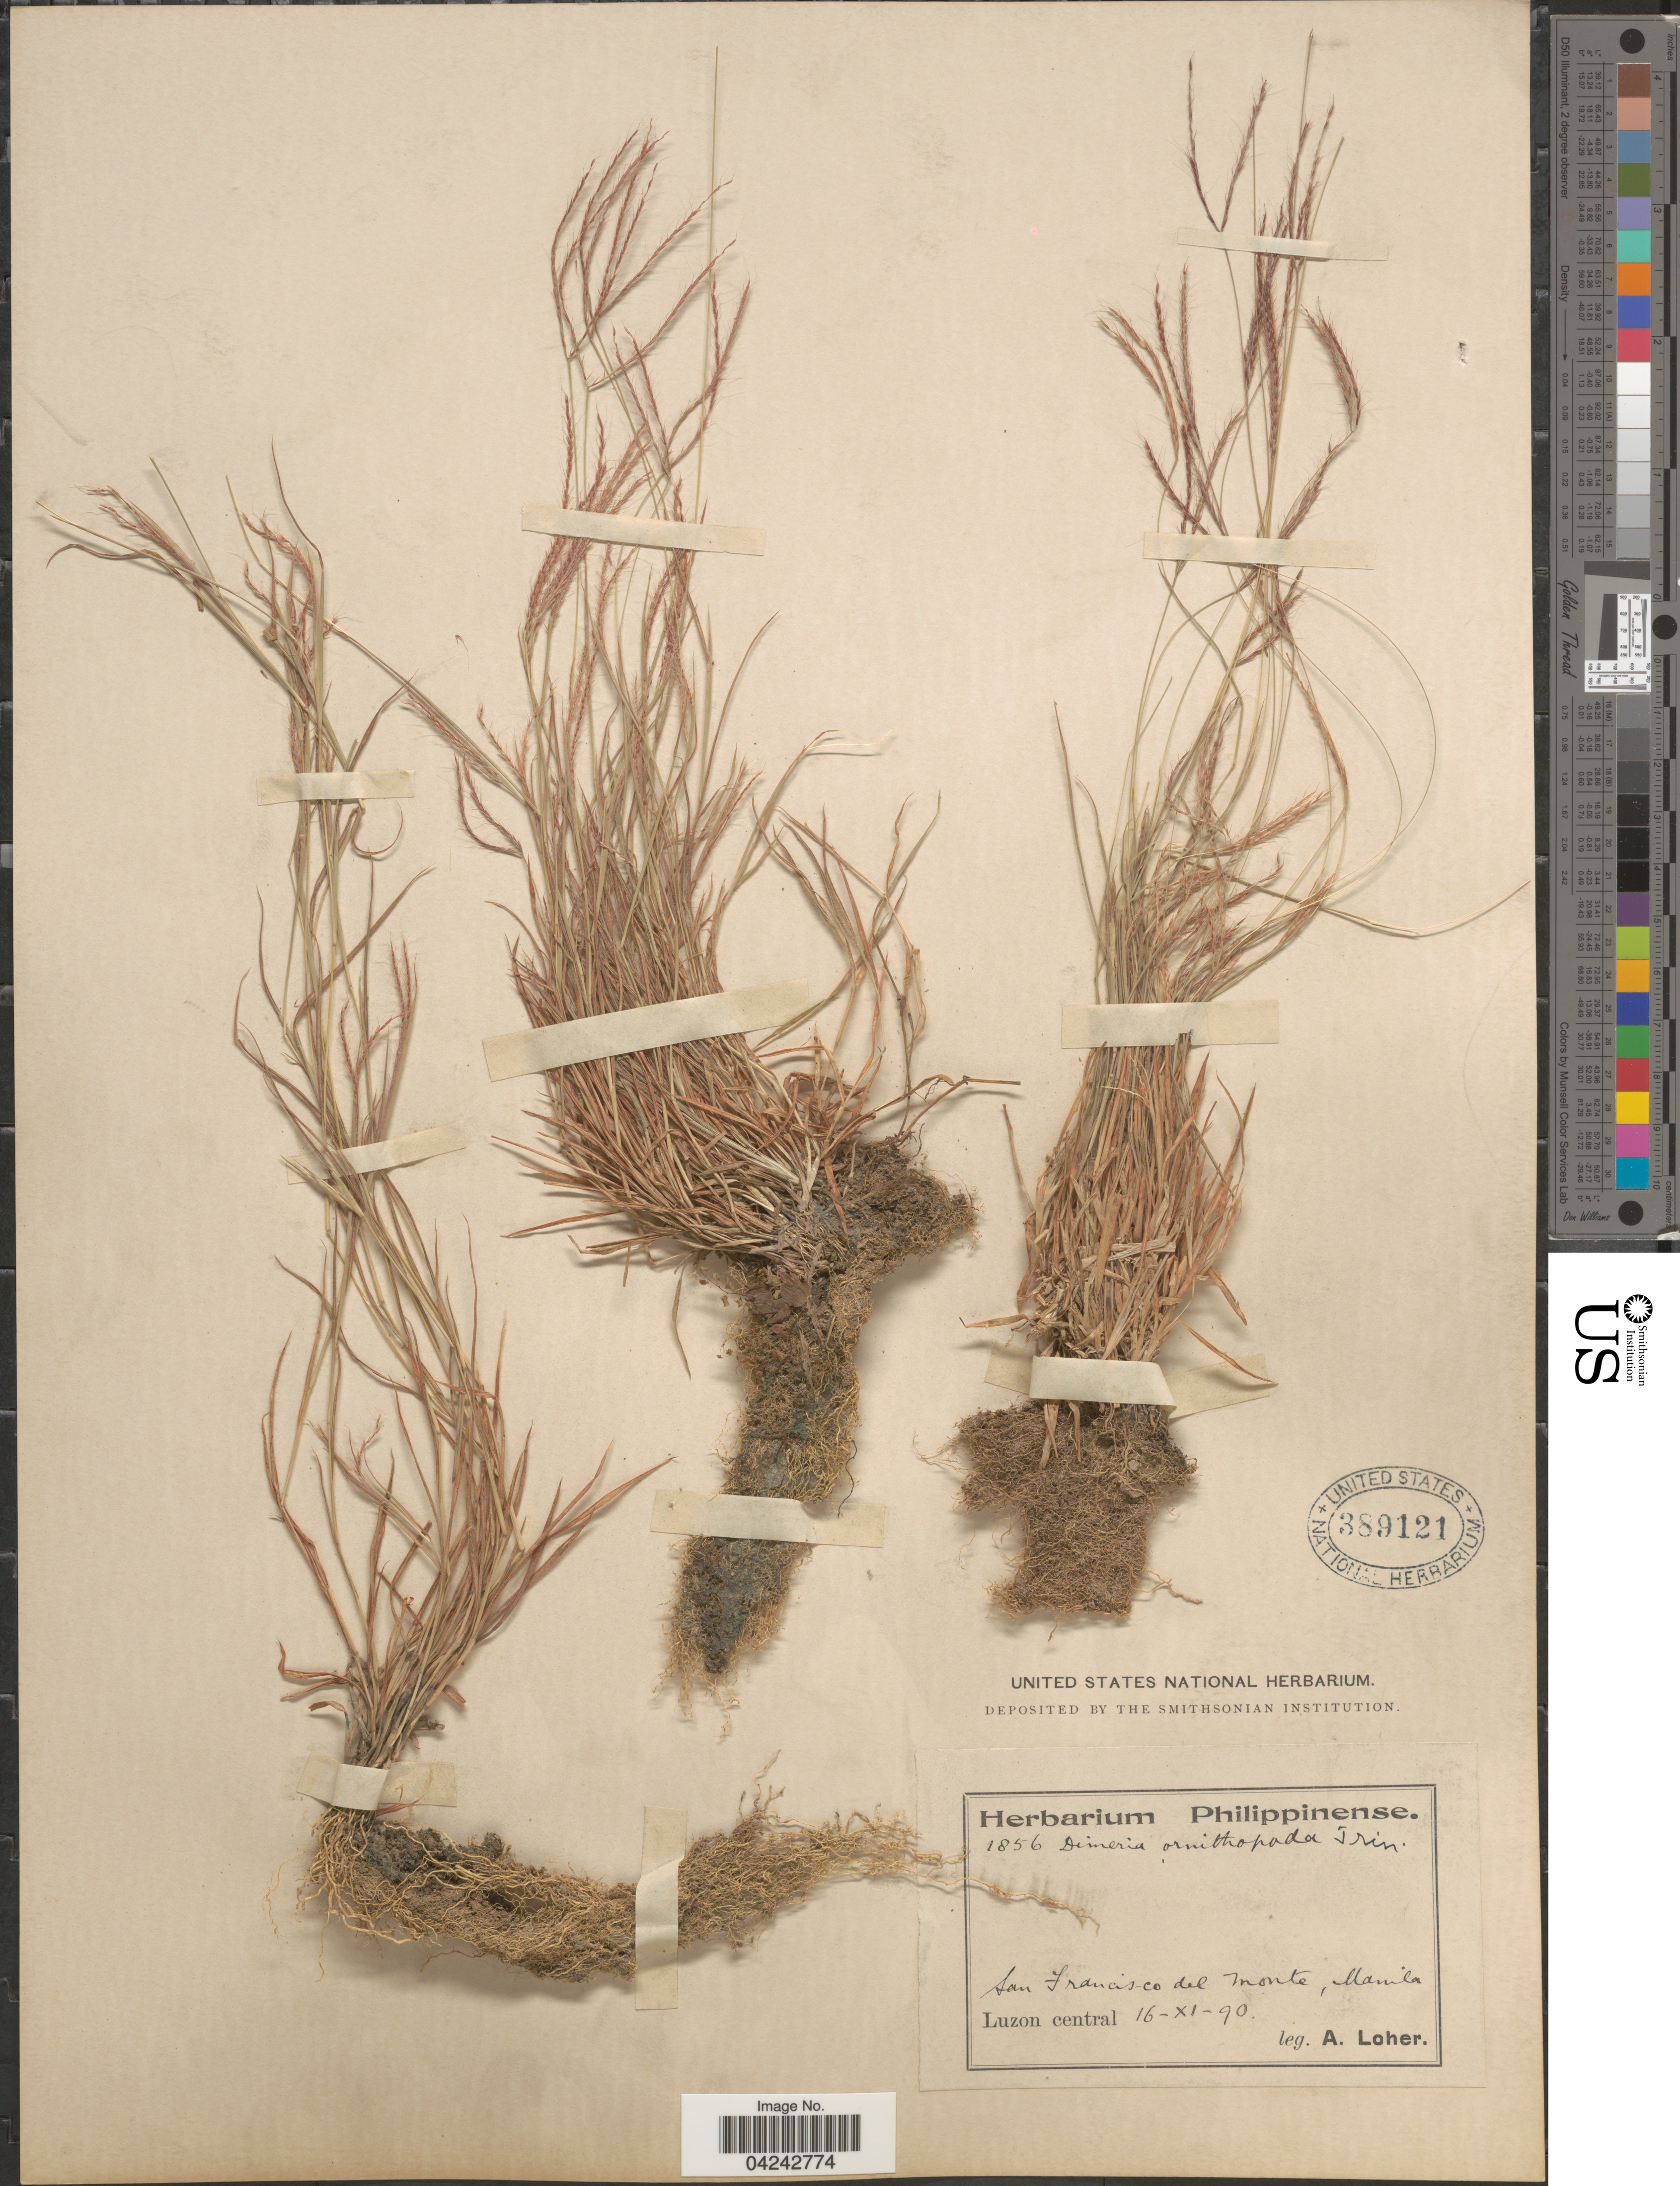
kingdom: Plantae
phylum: Tracheophyta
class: Liliopsida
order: Poales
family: Poaceae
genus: Dimeria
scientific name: Dimeria ornithopoda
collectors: A. Loher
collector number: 1856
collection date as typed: Transcribed d/m/y: 16/11/90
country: Philippines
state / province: Central Luzon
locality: San Francisco del Monte, Manila. Luzon central.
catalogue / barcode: US 389121